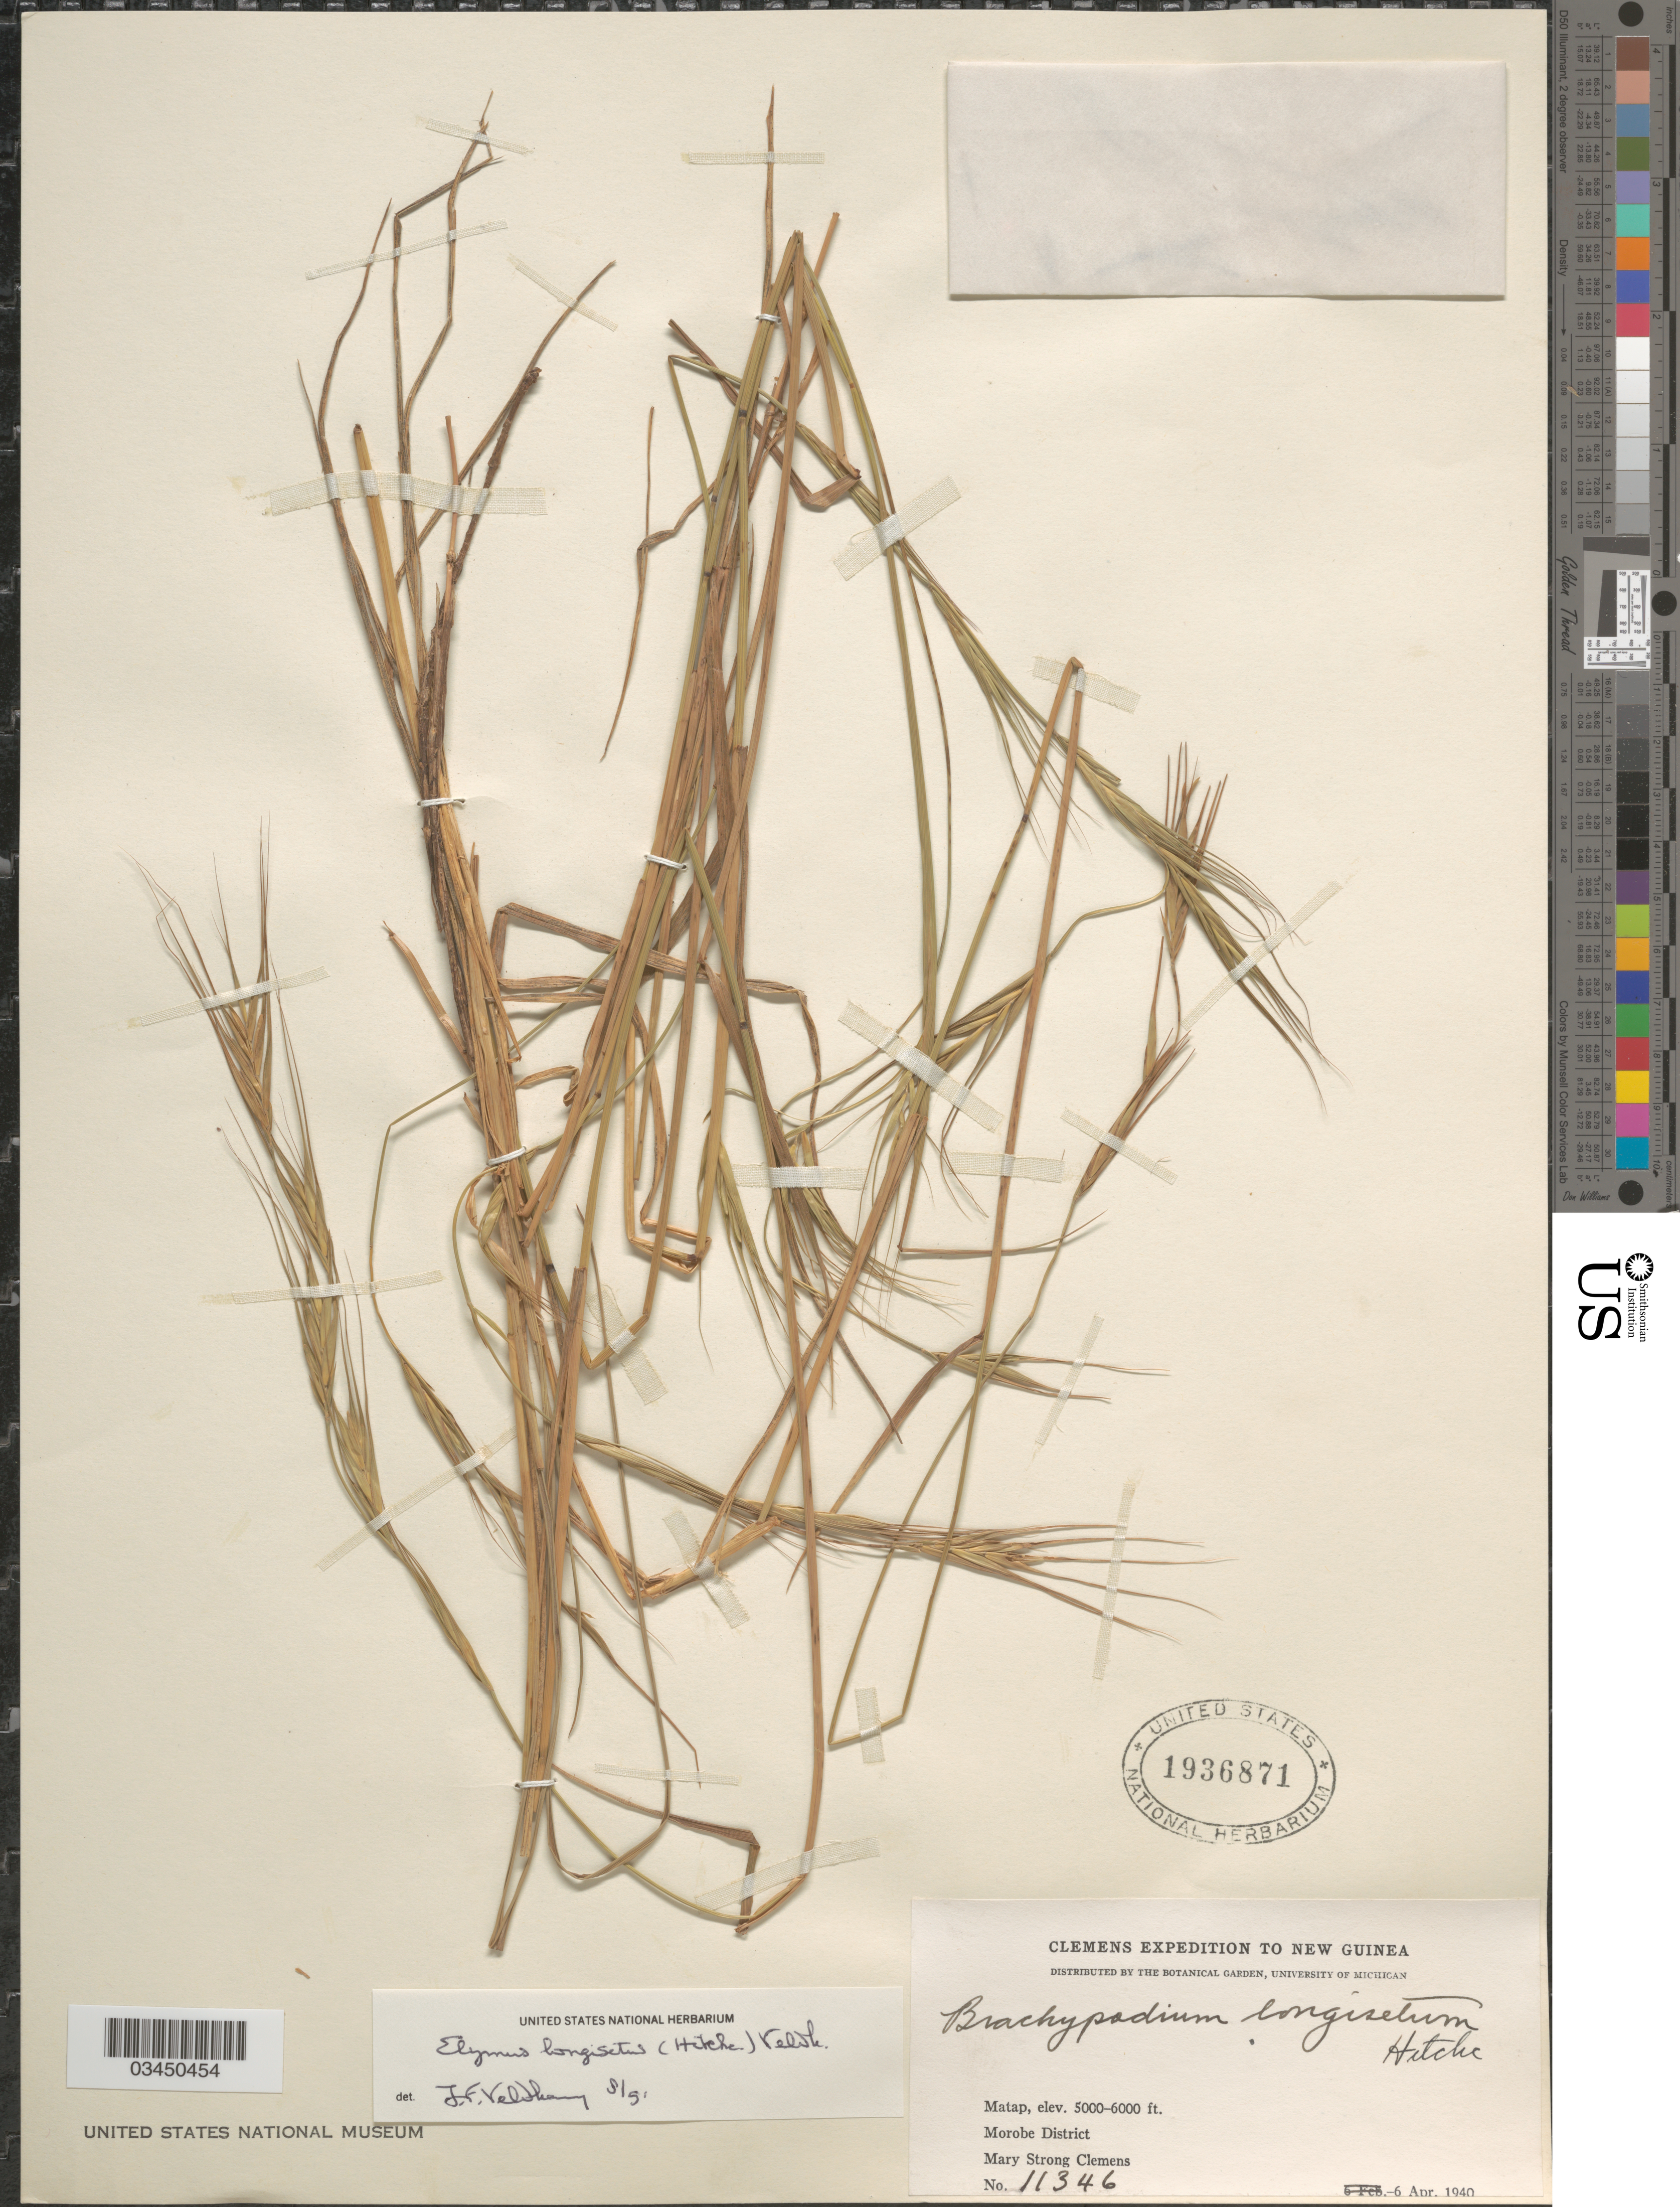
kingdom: Plantae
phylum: Tracheophyta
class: Liliopsida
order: Poales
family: Poaceae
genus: Elymus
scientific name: Elymus longisetus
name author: (Hitchc.) Veldkamp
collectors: M. S. Clemens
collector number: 11346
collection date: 1940-04-06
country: Papua New Guinea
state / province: Morobe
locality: Clemens Expedition to New Guinea. Matap, Morobe District.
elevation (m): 1524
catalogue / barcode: US 1936871